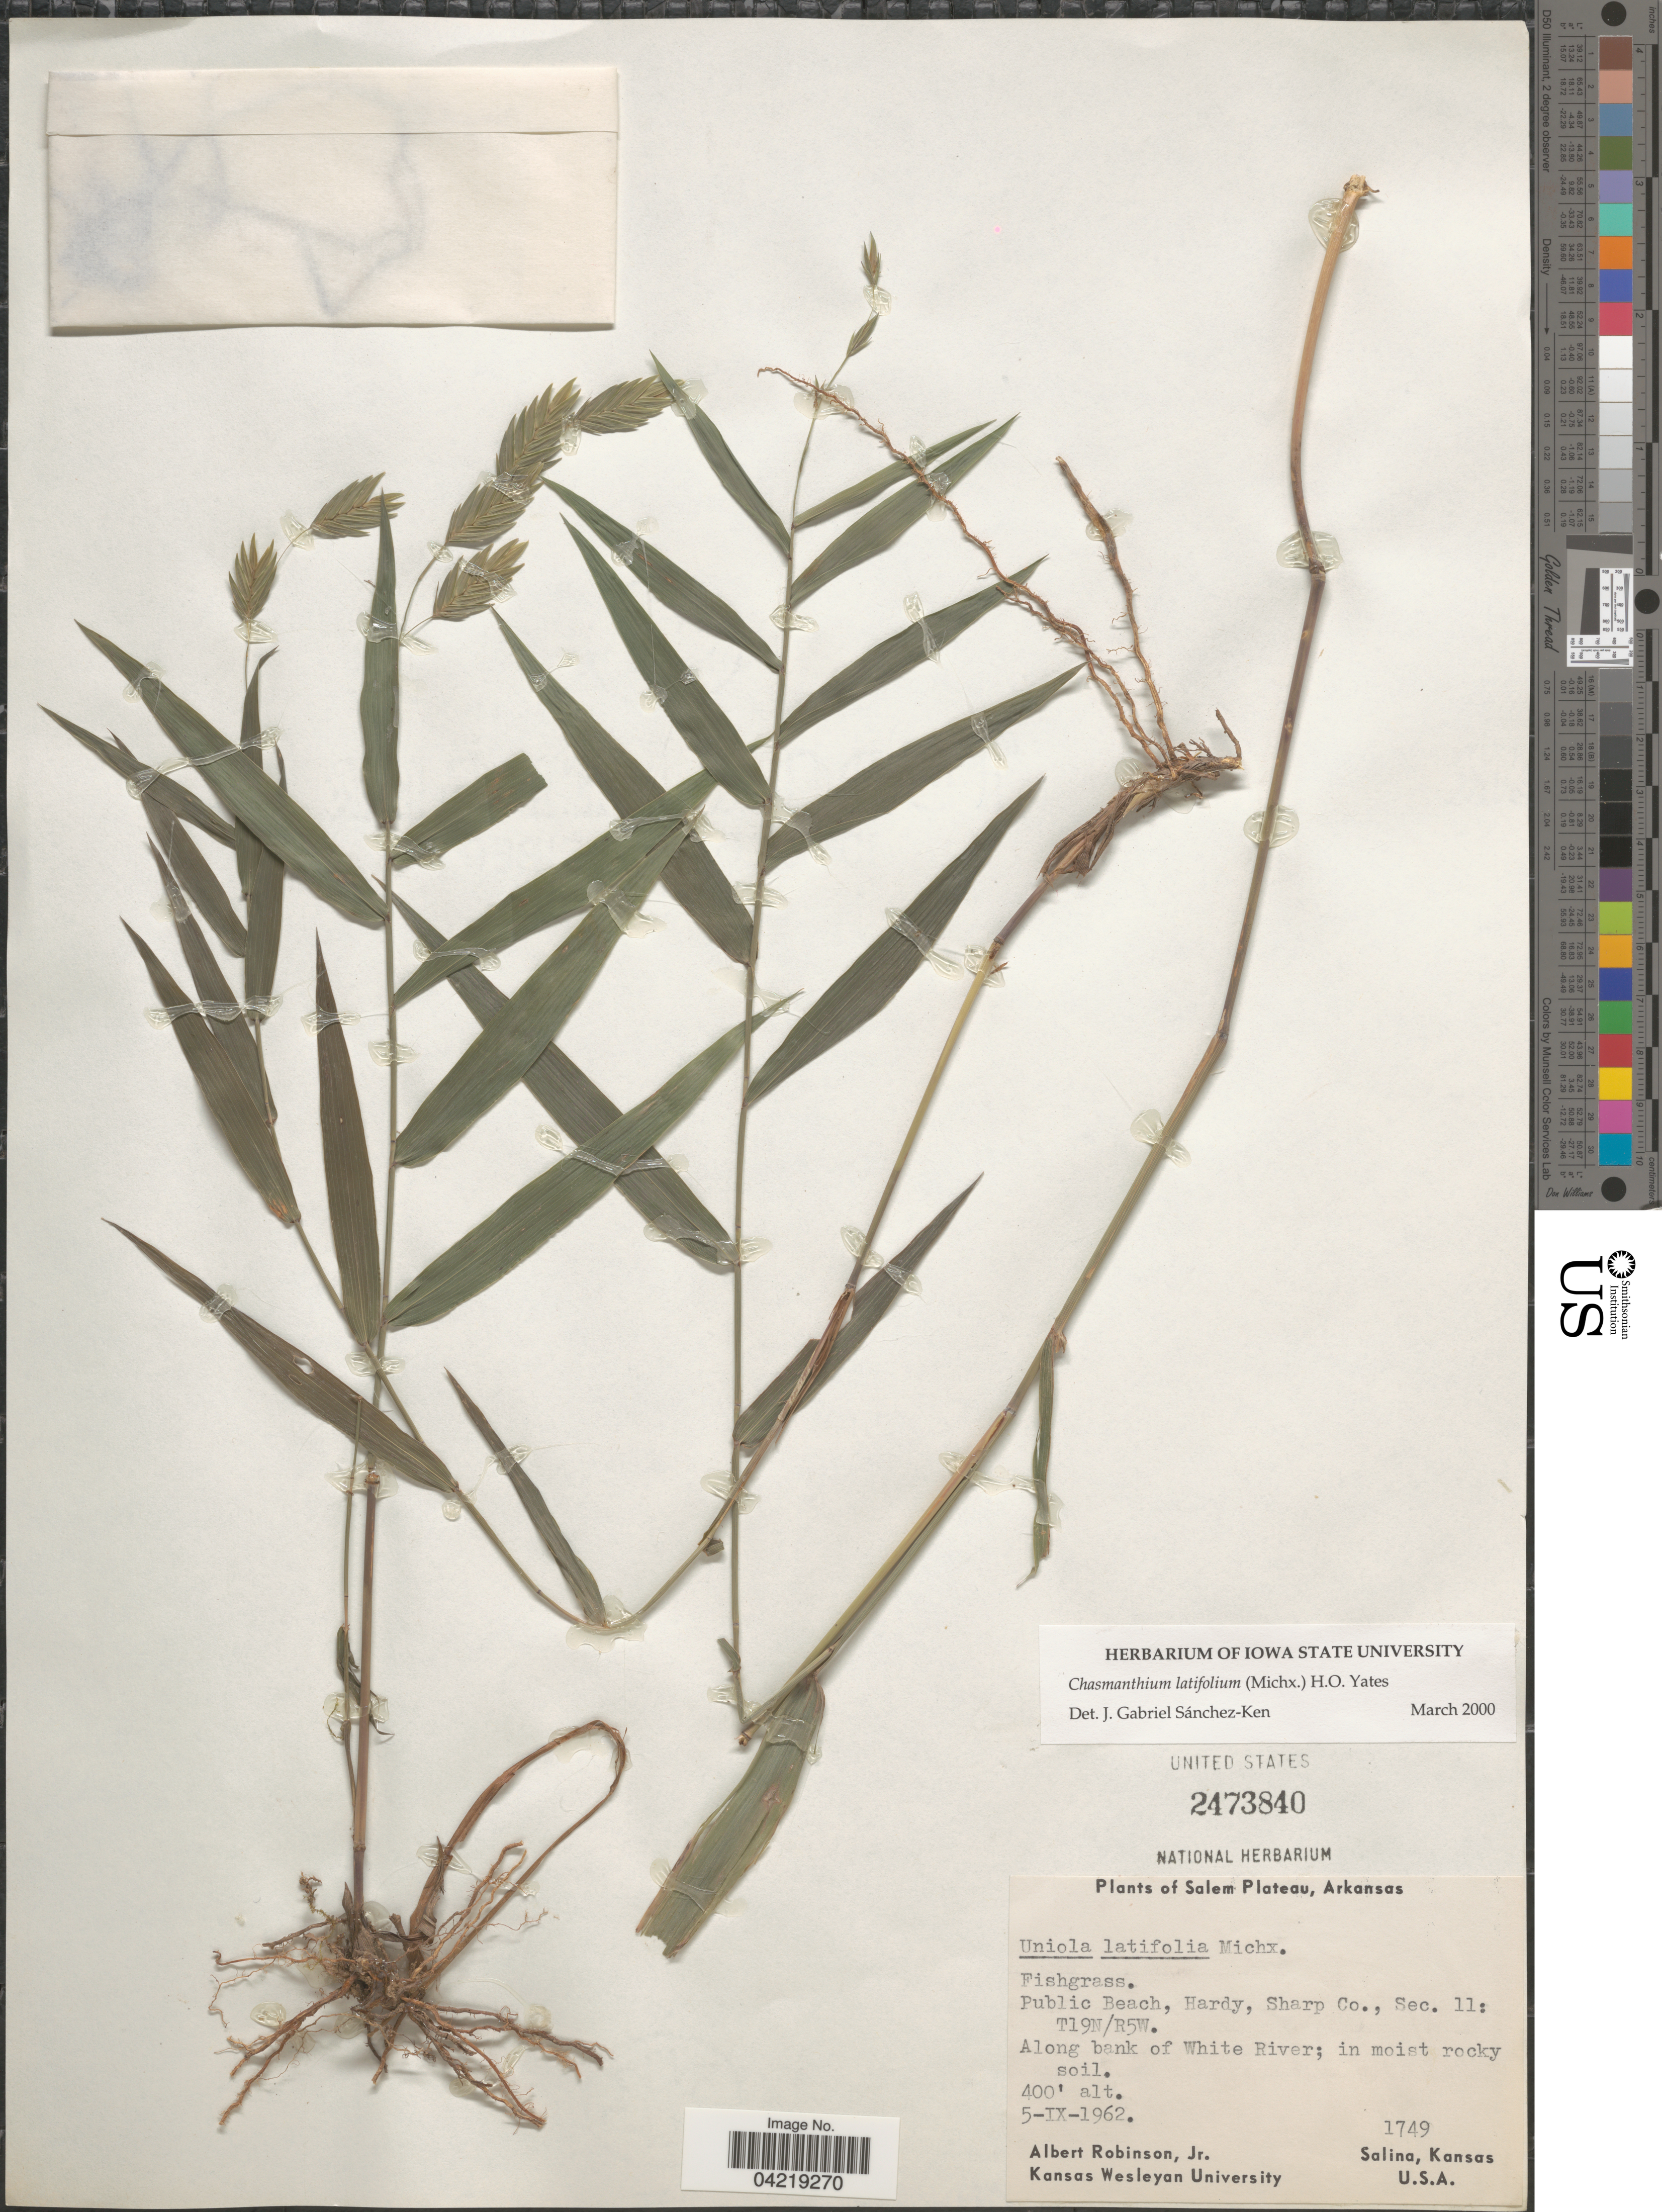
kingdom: Plantae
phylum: Tracheophyta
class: Liliopsida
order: Poales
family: Poaceae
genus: Chasmanthium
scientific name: Chasmanthium latifolium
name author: (Michx.) H.O. Yates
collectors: A. Robinson Jr.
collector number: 1749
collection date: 1962-09-05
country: United States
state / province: Arkansas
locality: Salem Plateau. Public Beach, Hardy, Sharp Co., Sec. 11: T19N/R5W. Along bank of White River.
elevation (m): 122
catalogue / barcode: US 2473840